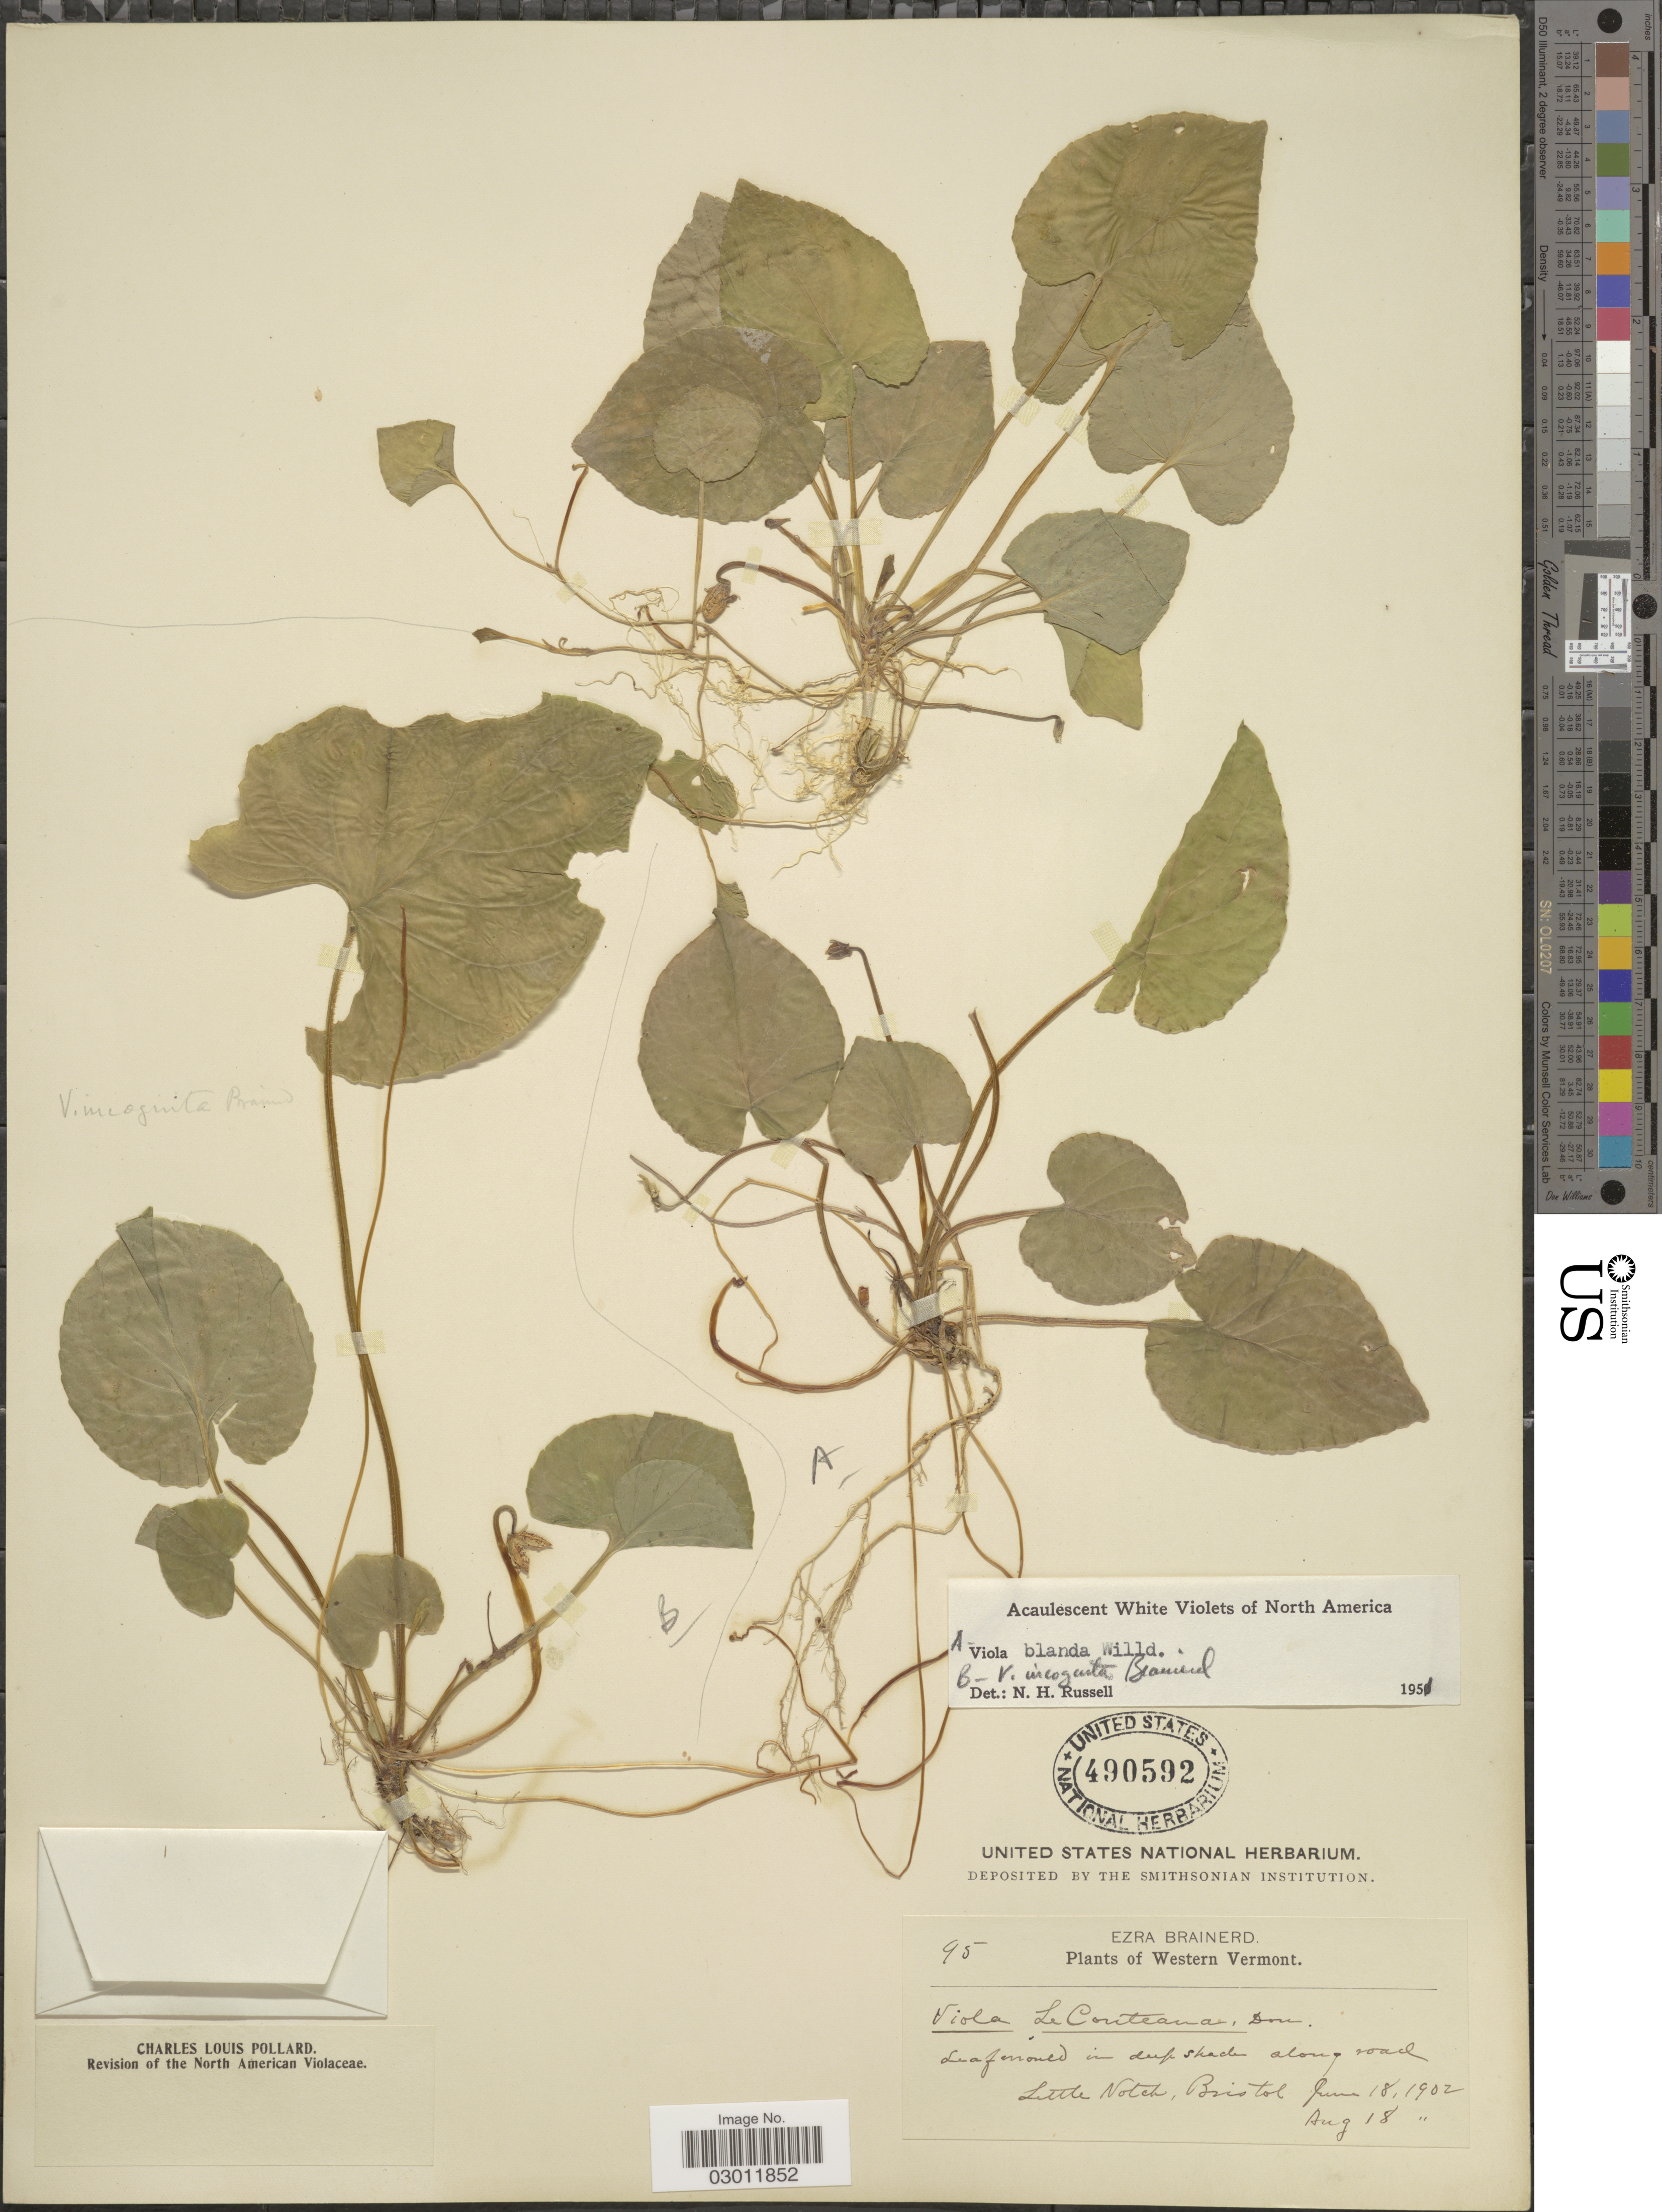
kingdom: Plantae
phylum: Tracheophyta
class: Magnoliopsida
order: Malpighiales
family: Violaceae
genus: Viola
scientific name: Viola blanda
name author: Willd.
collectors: E. Brainerd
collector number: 95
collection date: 1902-06-18/1902-08-18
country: United States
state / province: Vermont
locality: Western Vermont. Along road Little Notch, Bristol.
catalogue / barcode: US 490592